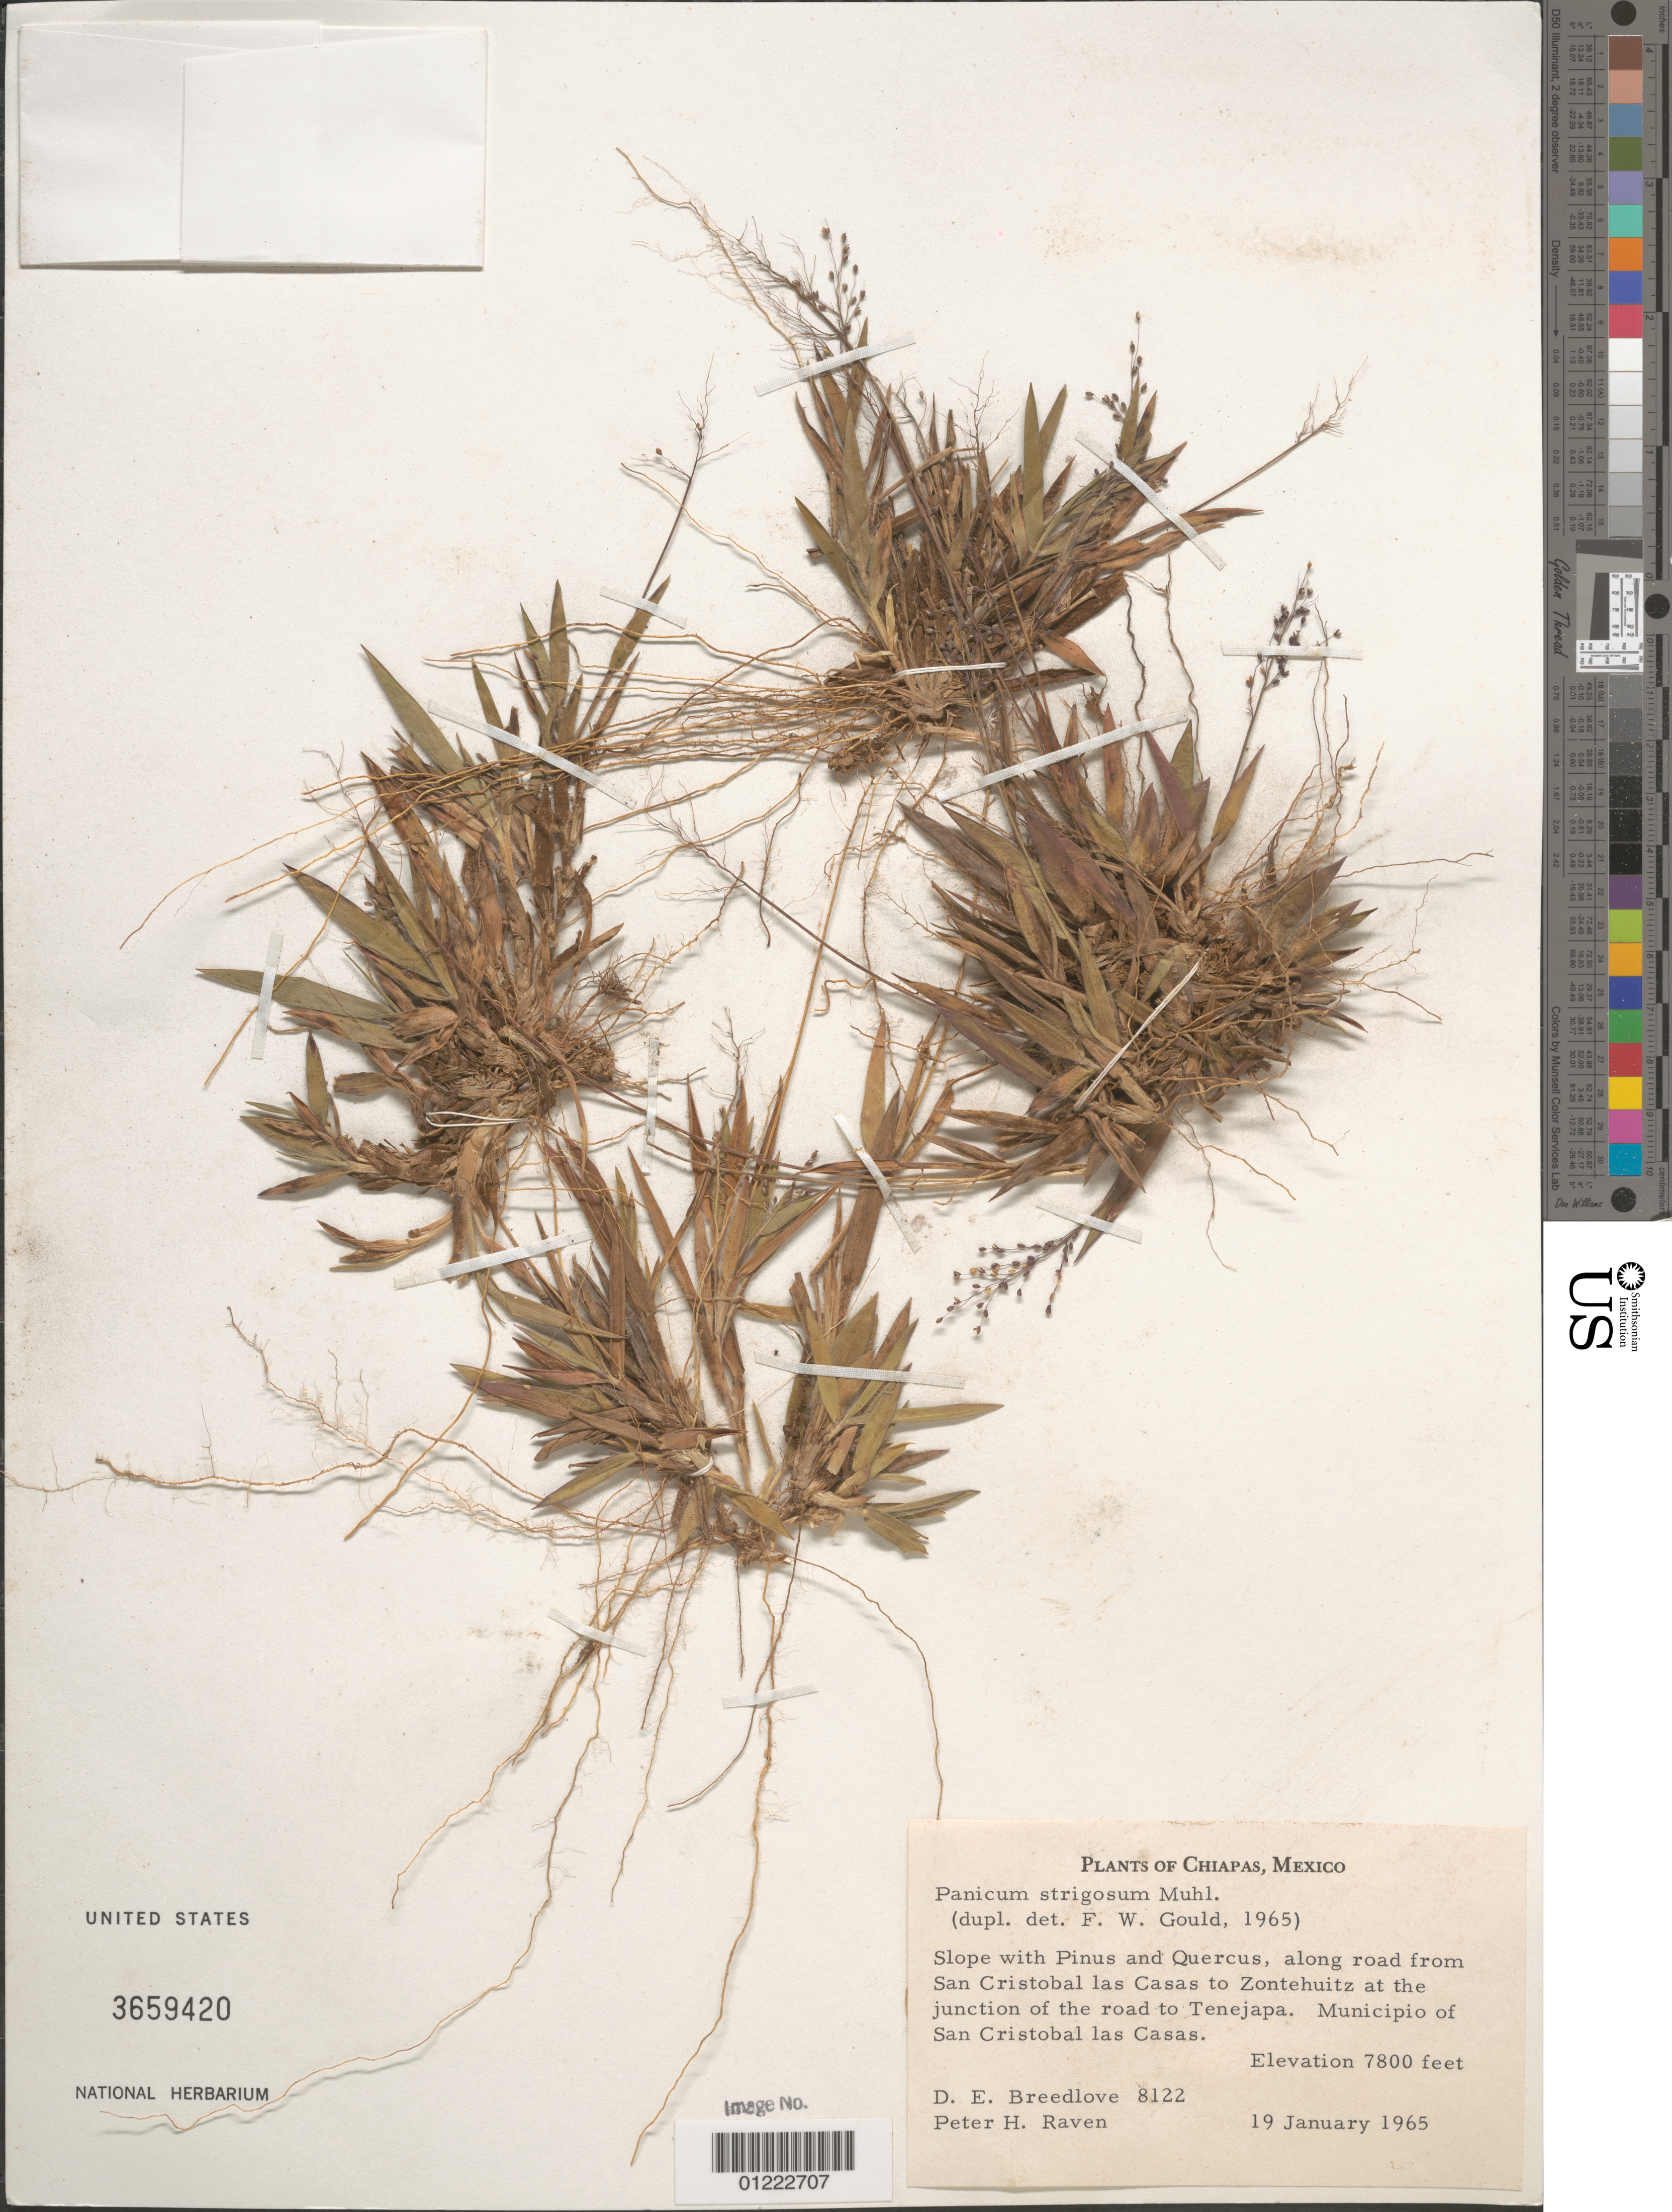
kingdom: Plantae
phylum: Tracheophyta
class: Liliopsida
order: Poales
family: Poaceae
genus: Panicum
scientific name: Panicum strigosum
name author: Muhl. ex Elliott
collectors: D. E. Breedlove & P. H. Raven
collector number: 8122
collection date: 1965-01-19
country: Mexico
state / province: Chiapas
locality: along road from San Cristobal las Casas to Zontehuitz at the junction of the road to Tenejapa. Municipio of San Cristobal las Casas.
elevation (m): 2377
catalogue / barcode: US 3659420